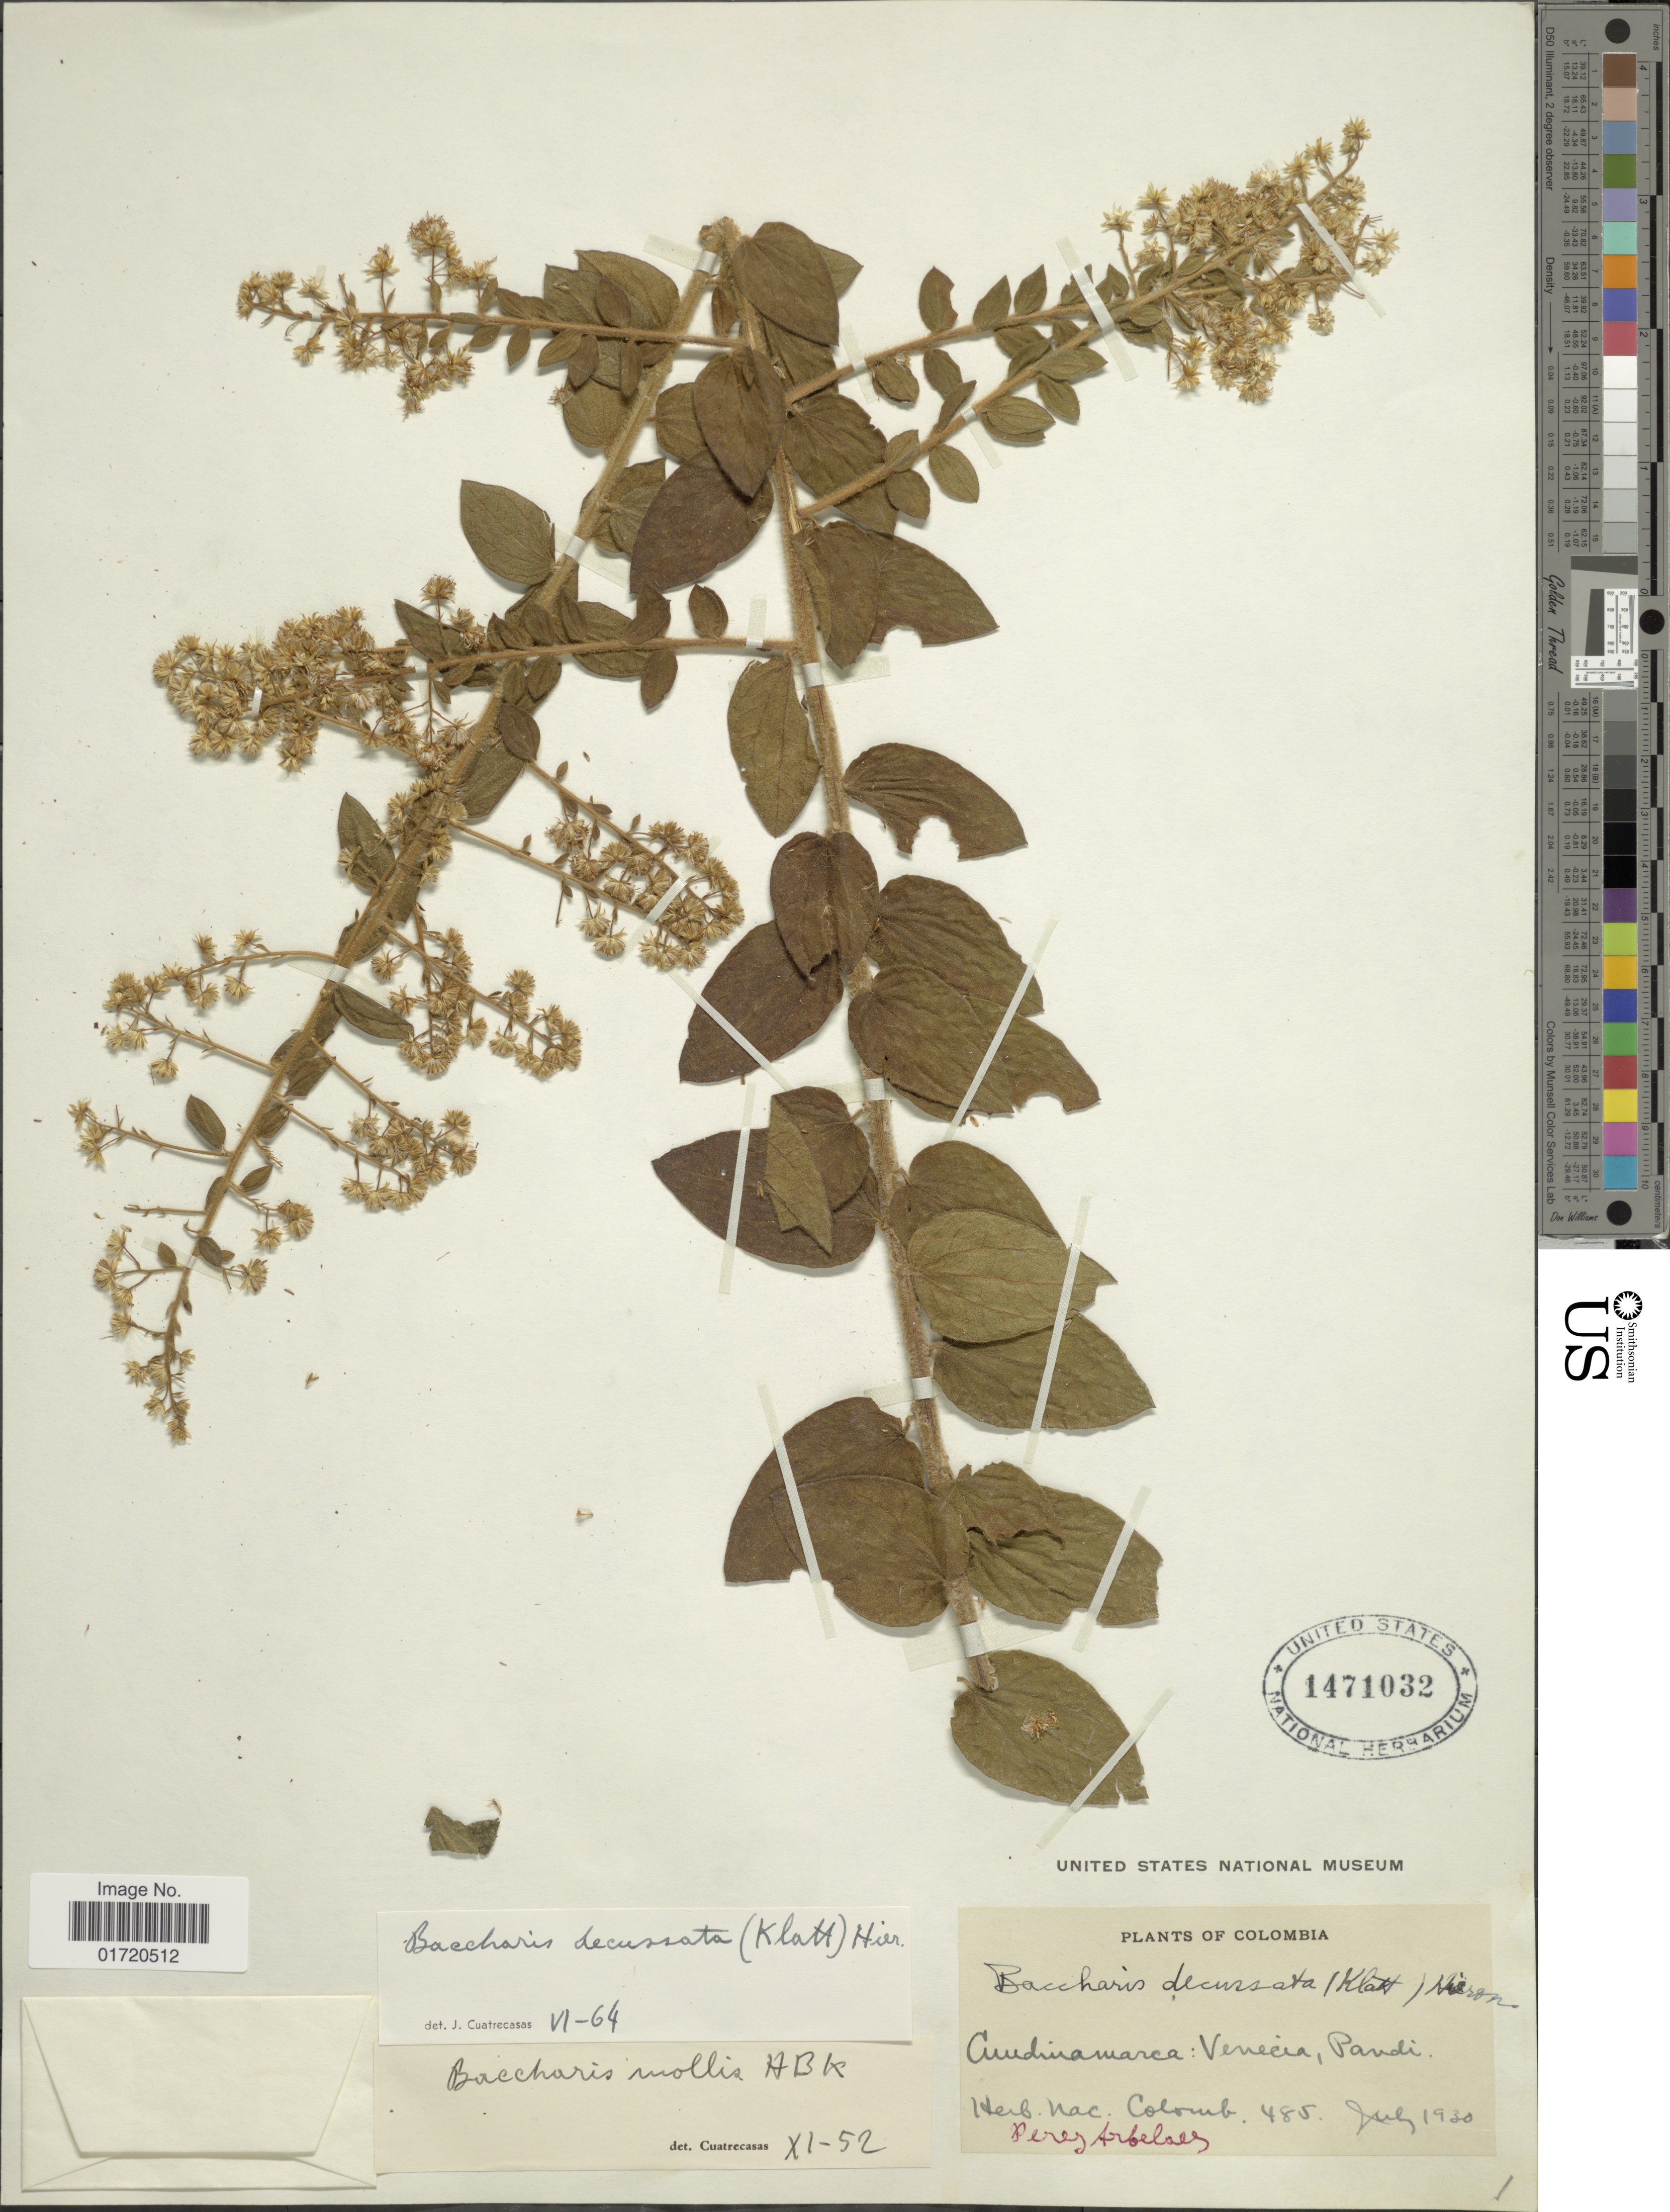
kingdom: Plantae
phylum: Tracheophyta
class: Magnoliopsida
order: Asterales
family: Asteraceae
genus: Baccharis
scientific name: Baccharis decussata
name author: (Klatt) Hieron.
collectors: E. Pérez Arbeláez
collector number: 485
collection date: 1930-07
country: Colombia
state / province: Cundinamarca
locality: Venecia, Pardi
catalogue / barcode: US 1471032